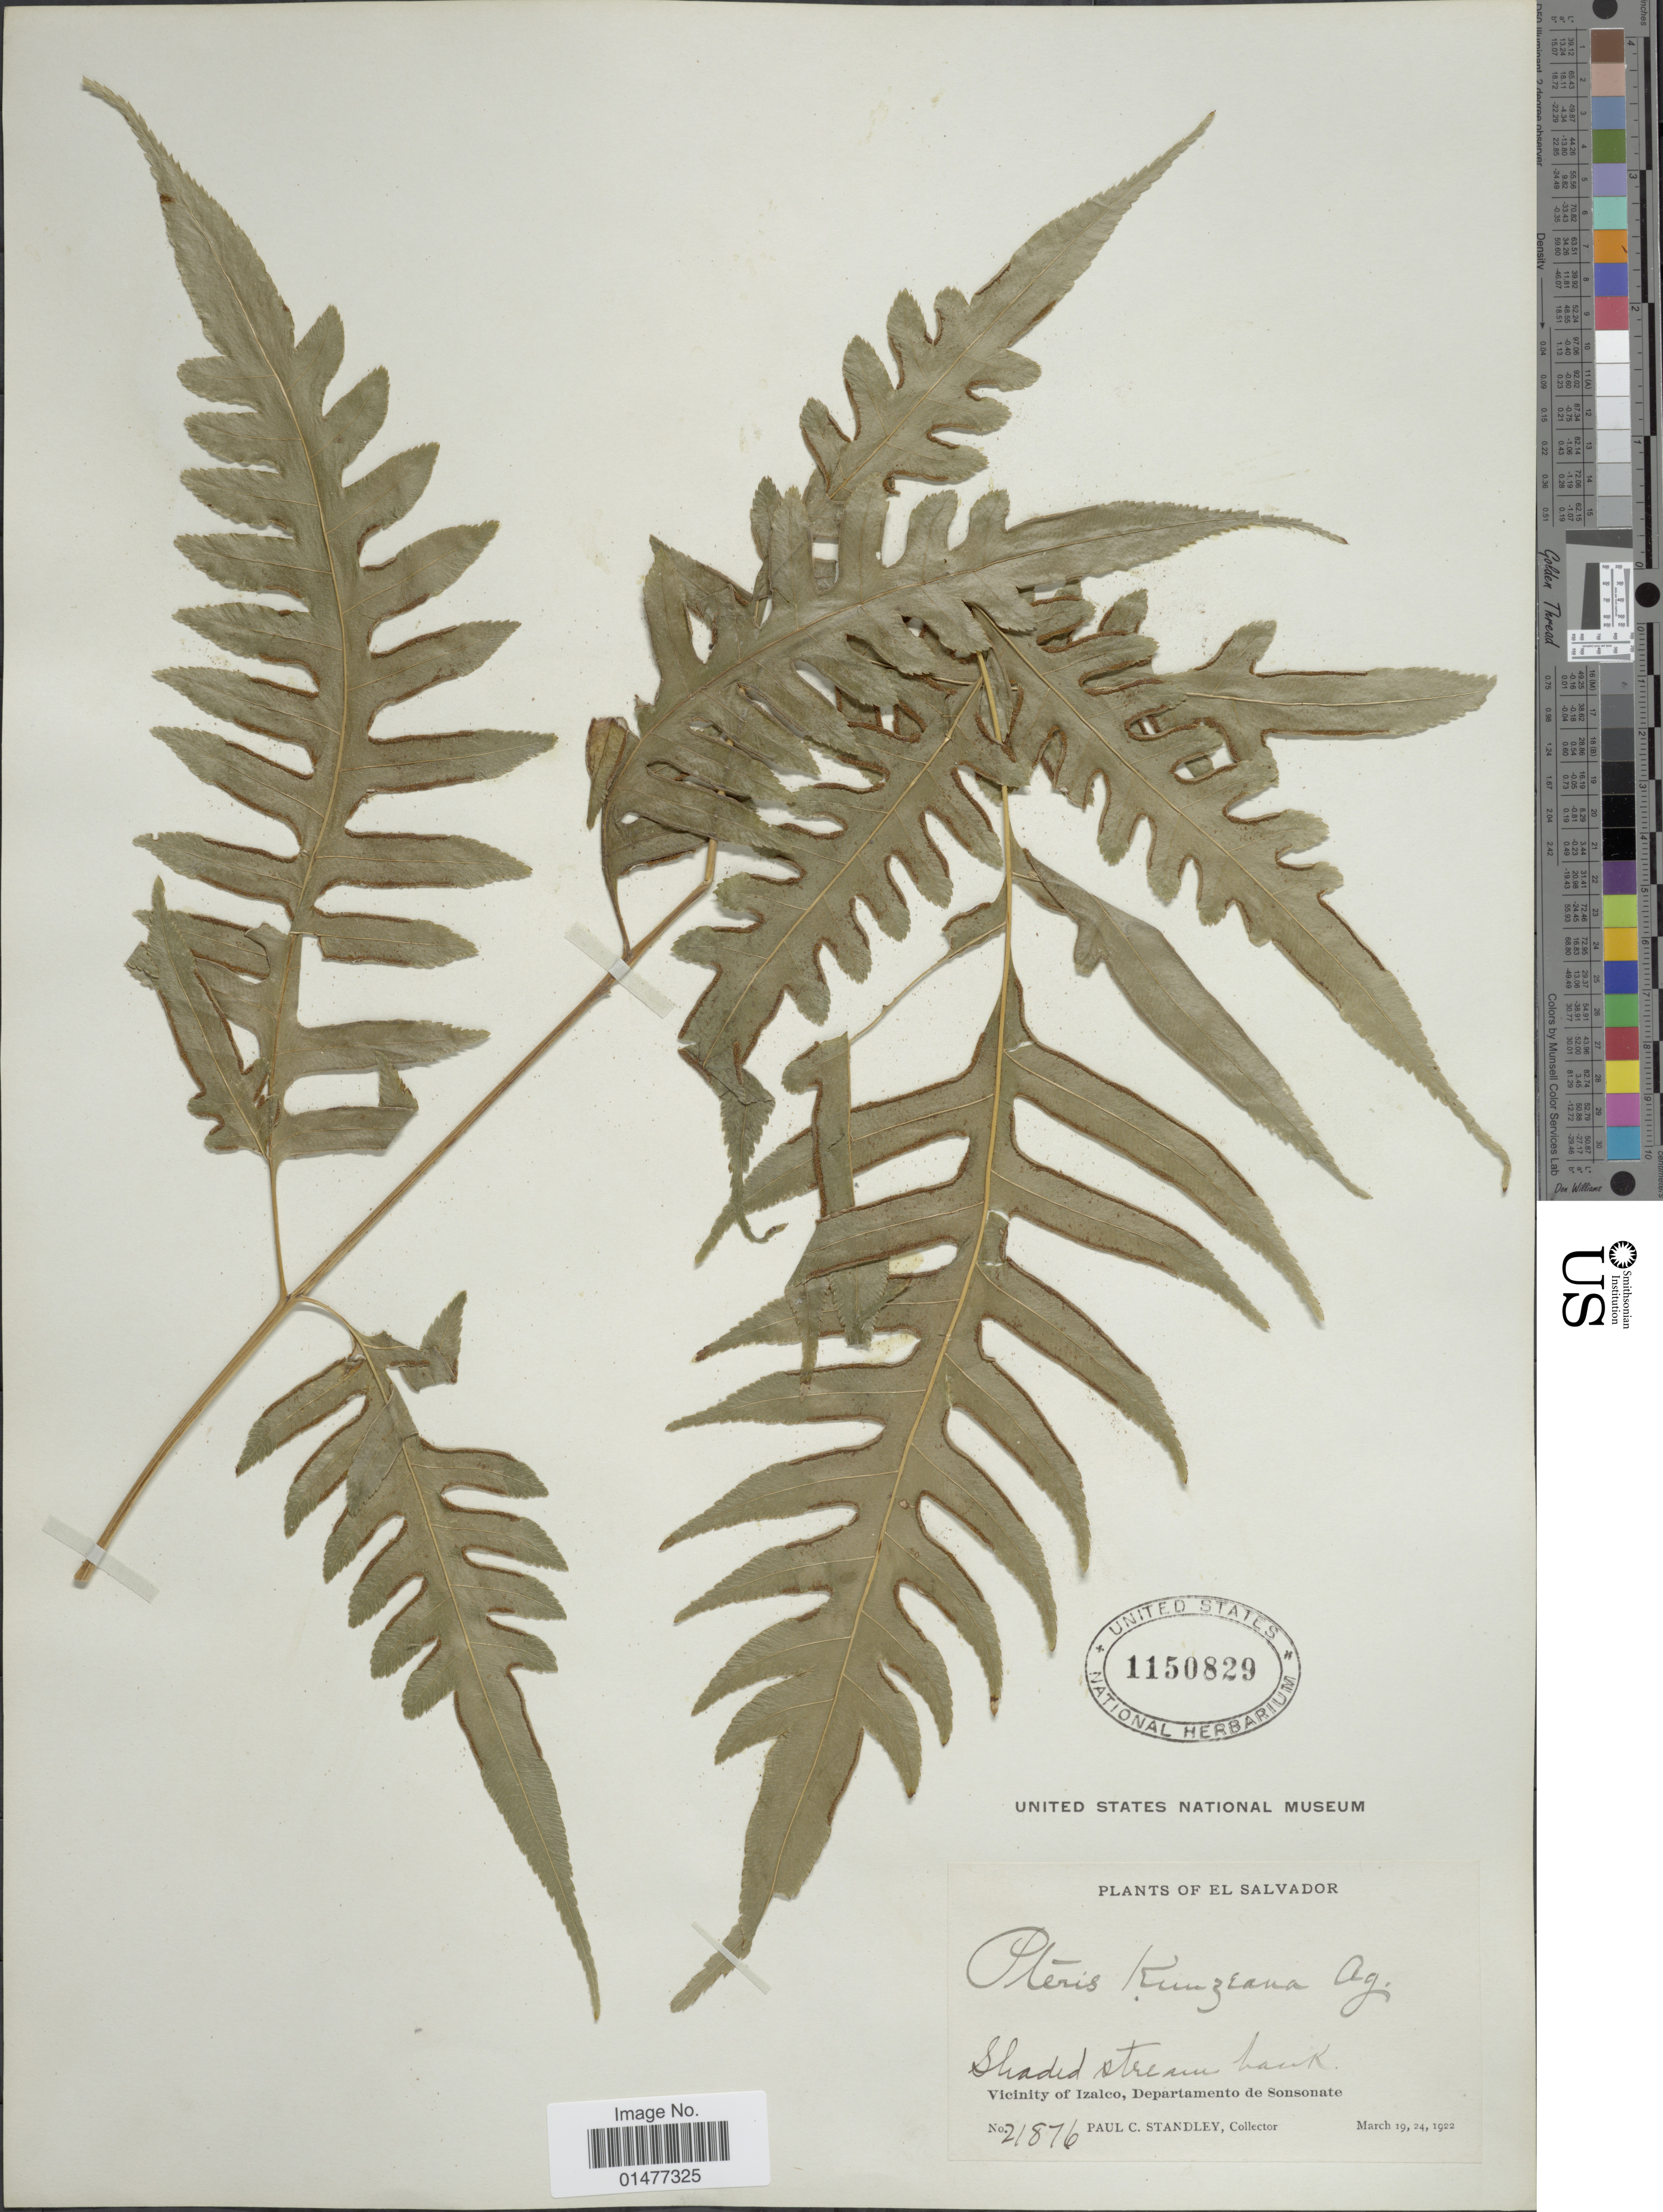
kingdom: Plantae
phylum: Tracheophyta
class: Polypodiopsida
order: Polypodiales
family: Pteridaceae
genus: Pteris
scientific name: Pteris altissima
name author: Poir.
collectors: P. C. Standley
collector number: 21876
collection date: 1922-03-19/1922-03-24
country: El Salvador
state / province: Sonsonate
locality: Plants of El Salvador, Vicinity of Izalco, Departamento de Sonsonate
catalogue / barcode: US 1150829